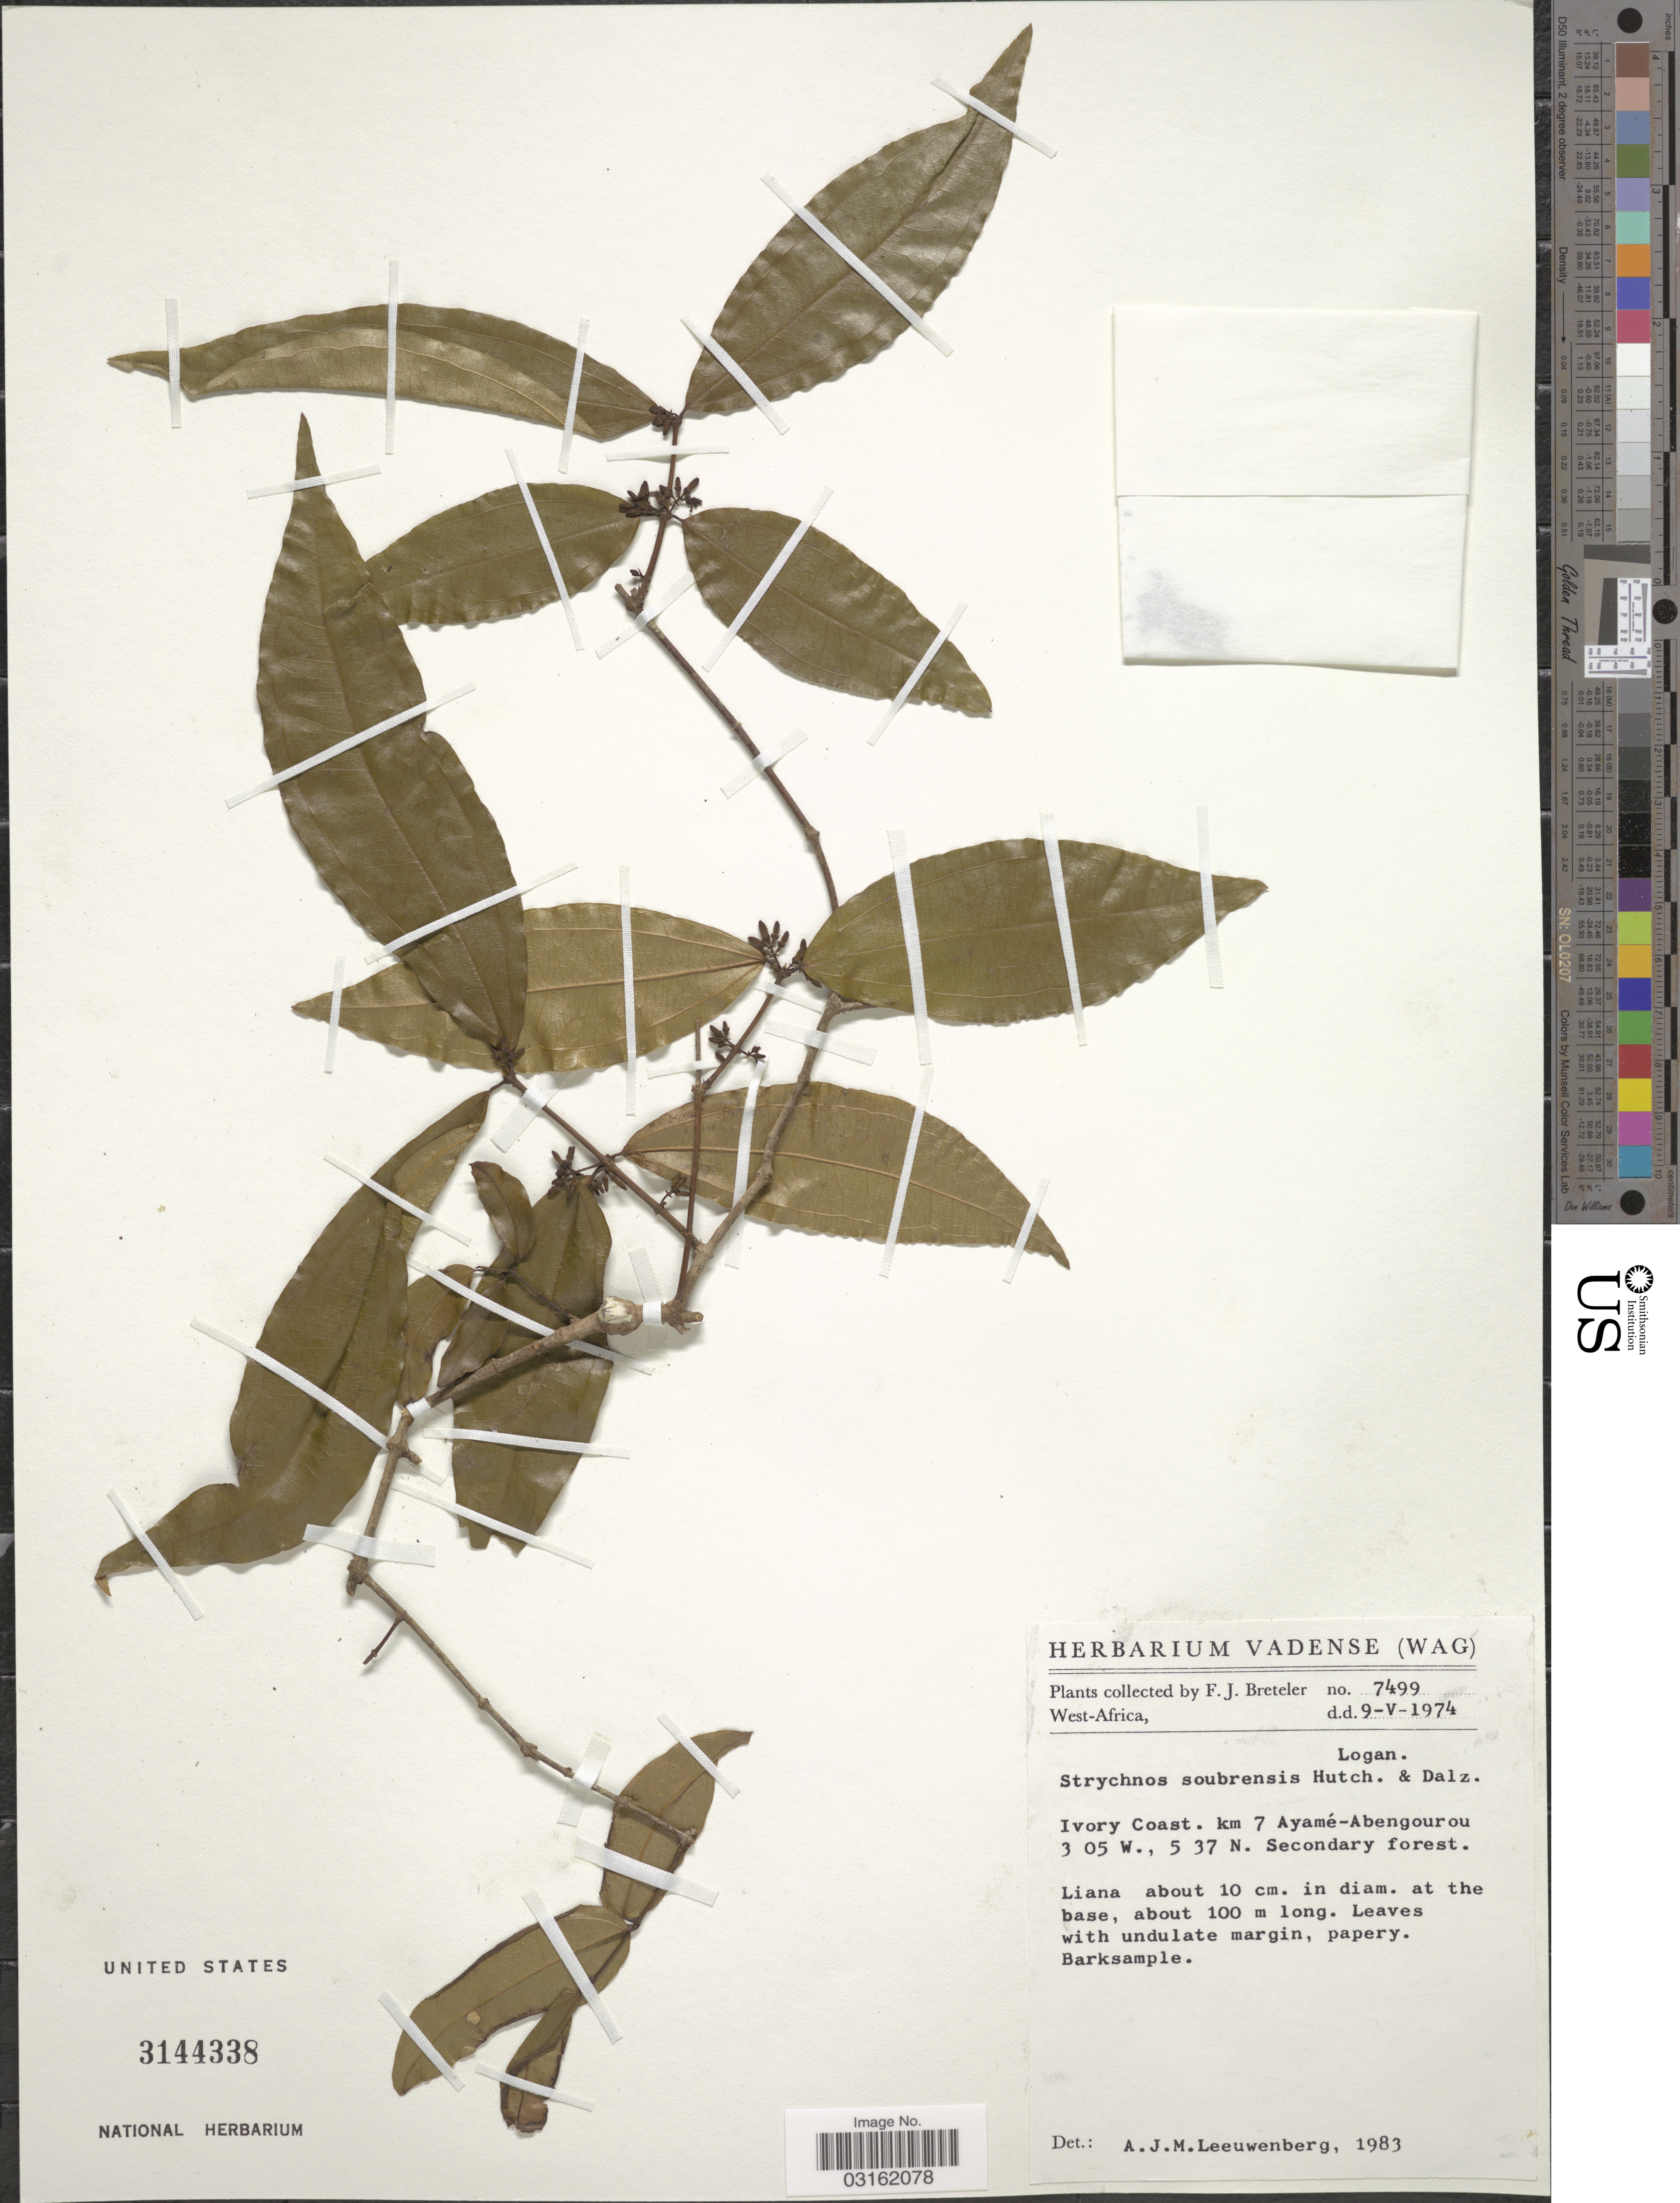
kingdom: Plantae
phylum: Tracheophyta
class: Magnoliopsida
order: Gentianales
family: Loganiaceae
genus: Strychnos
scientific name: Strychnos soubrensis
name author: Hutch. & Dalziel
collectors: F. J. Breteler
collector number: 7499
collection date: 1974-05-09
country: Ivory Coast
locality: West-Africa, km 7 Ayamé-Abengourou.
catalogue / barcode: US 3144338